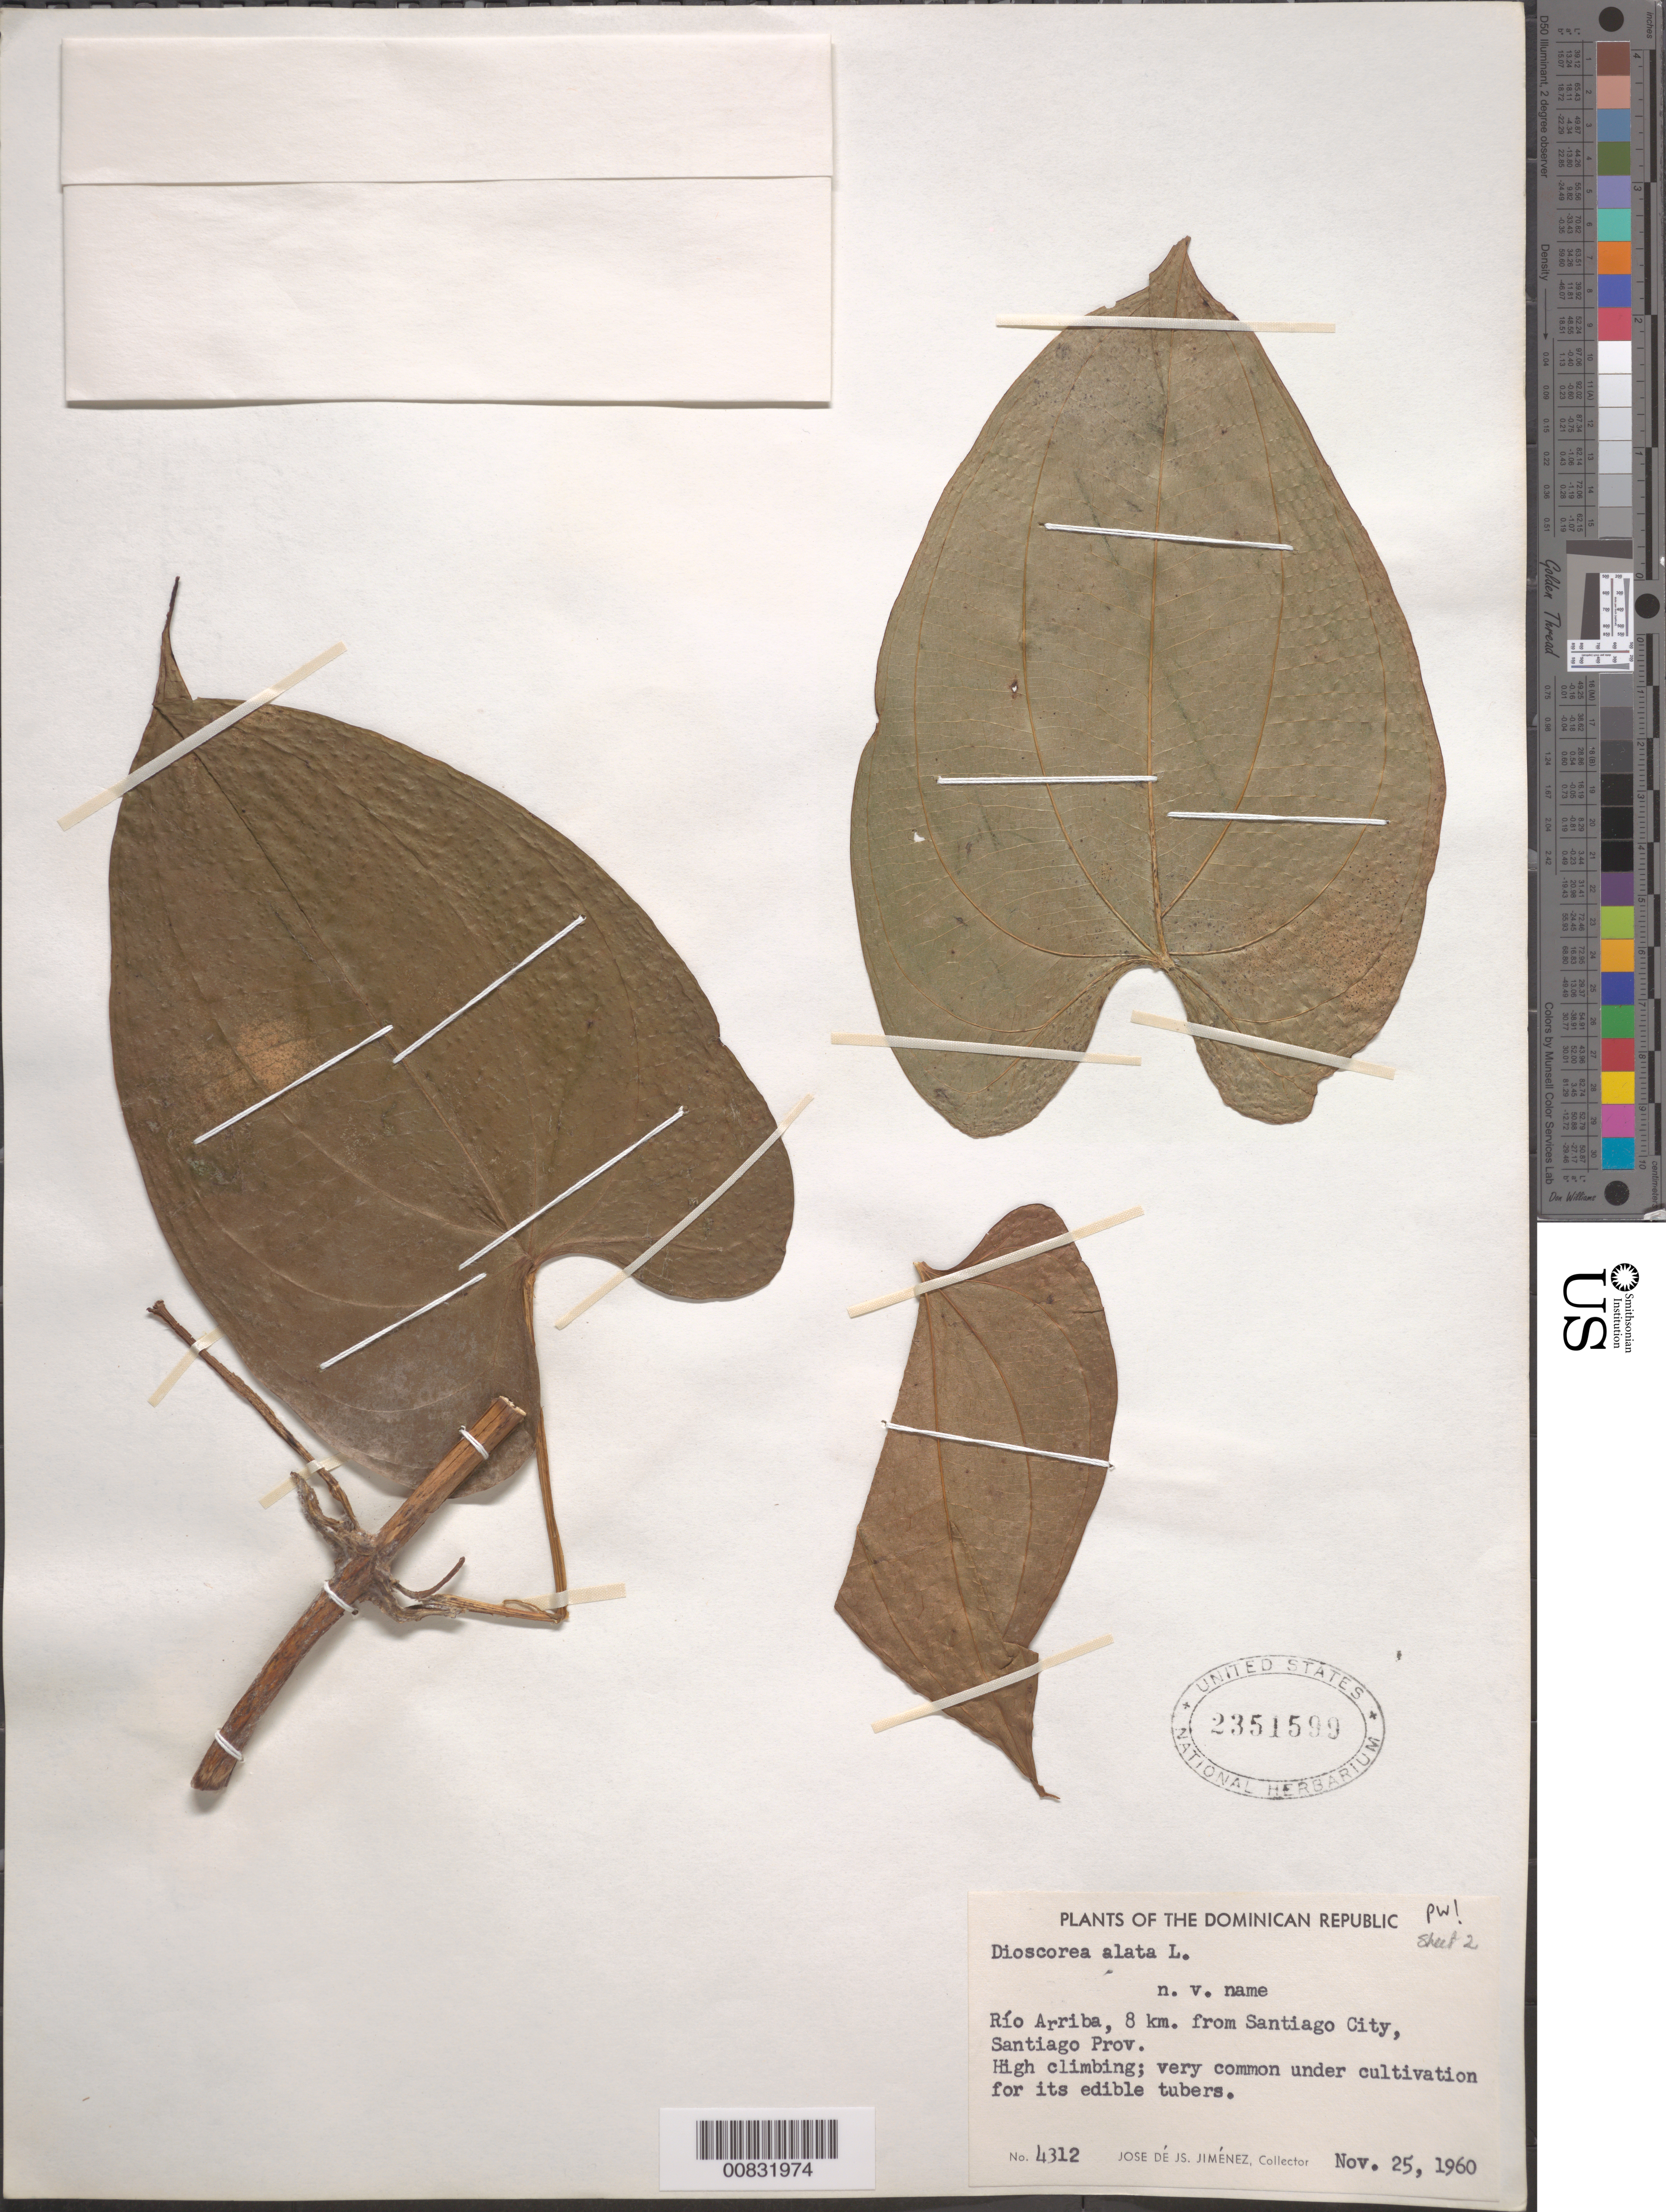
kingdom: Plantae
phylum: Tracheophyta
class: Liliopsida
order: Dioscoreales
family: Dioscoreaceae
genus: Dioscorea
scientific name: Dioscorea alata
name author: L.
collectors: J. J. Jiménez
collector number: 4312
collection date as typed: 25 Nov 1960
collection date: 1960-11-25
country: Dominican Republic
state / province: Santiago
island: Hispaniola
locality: Río Arriba, 8 km. from Santiago City.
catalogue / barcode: US 2351599